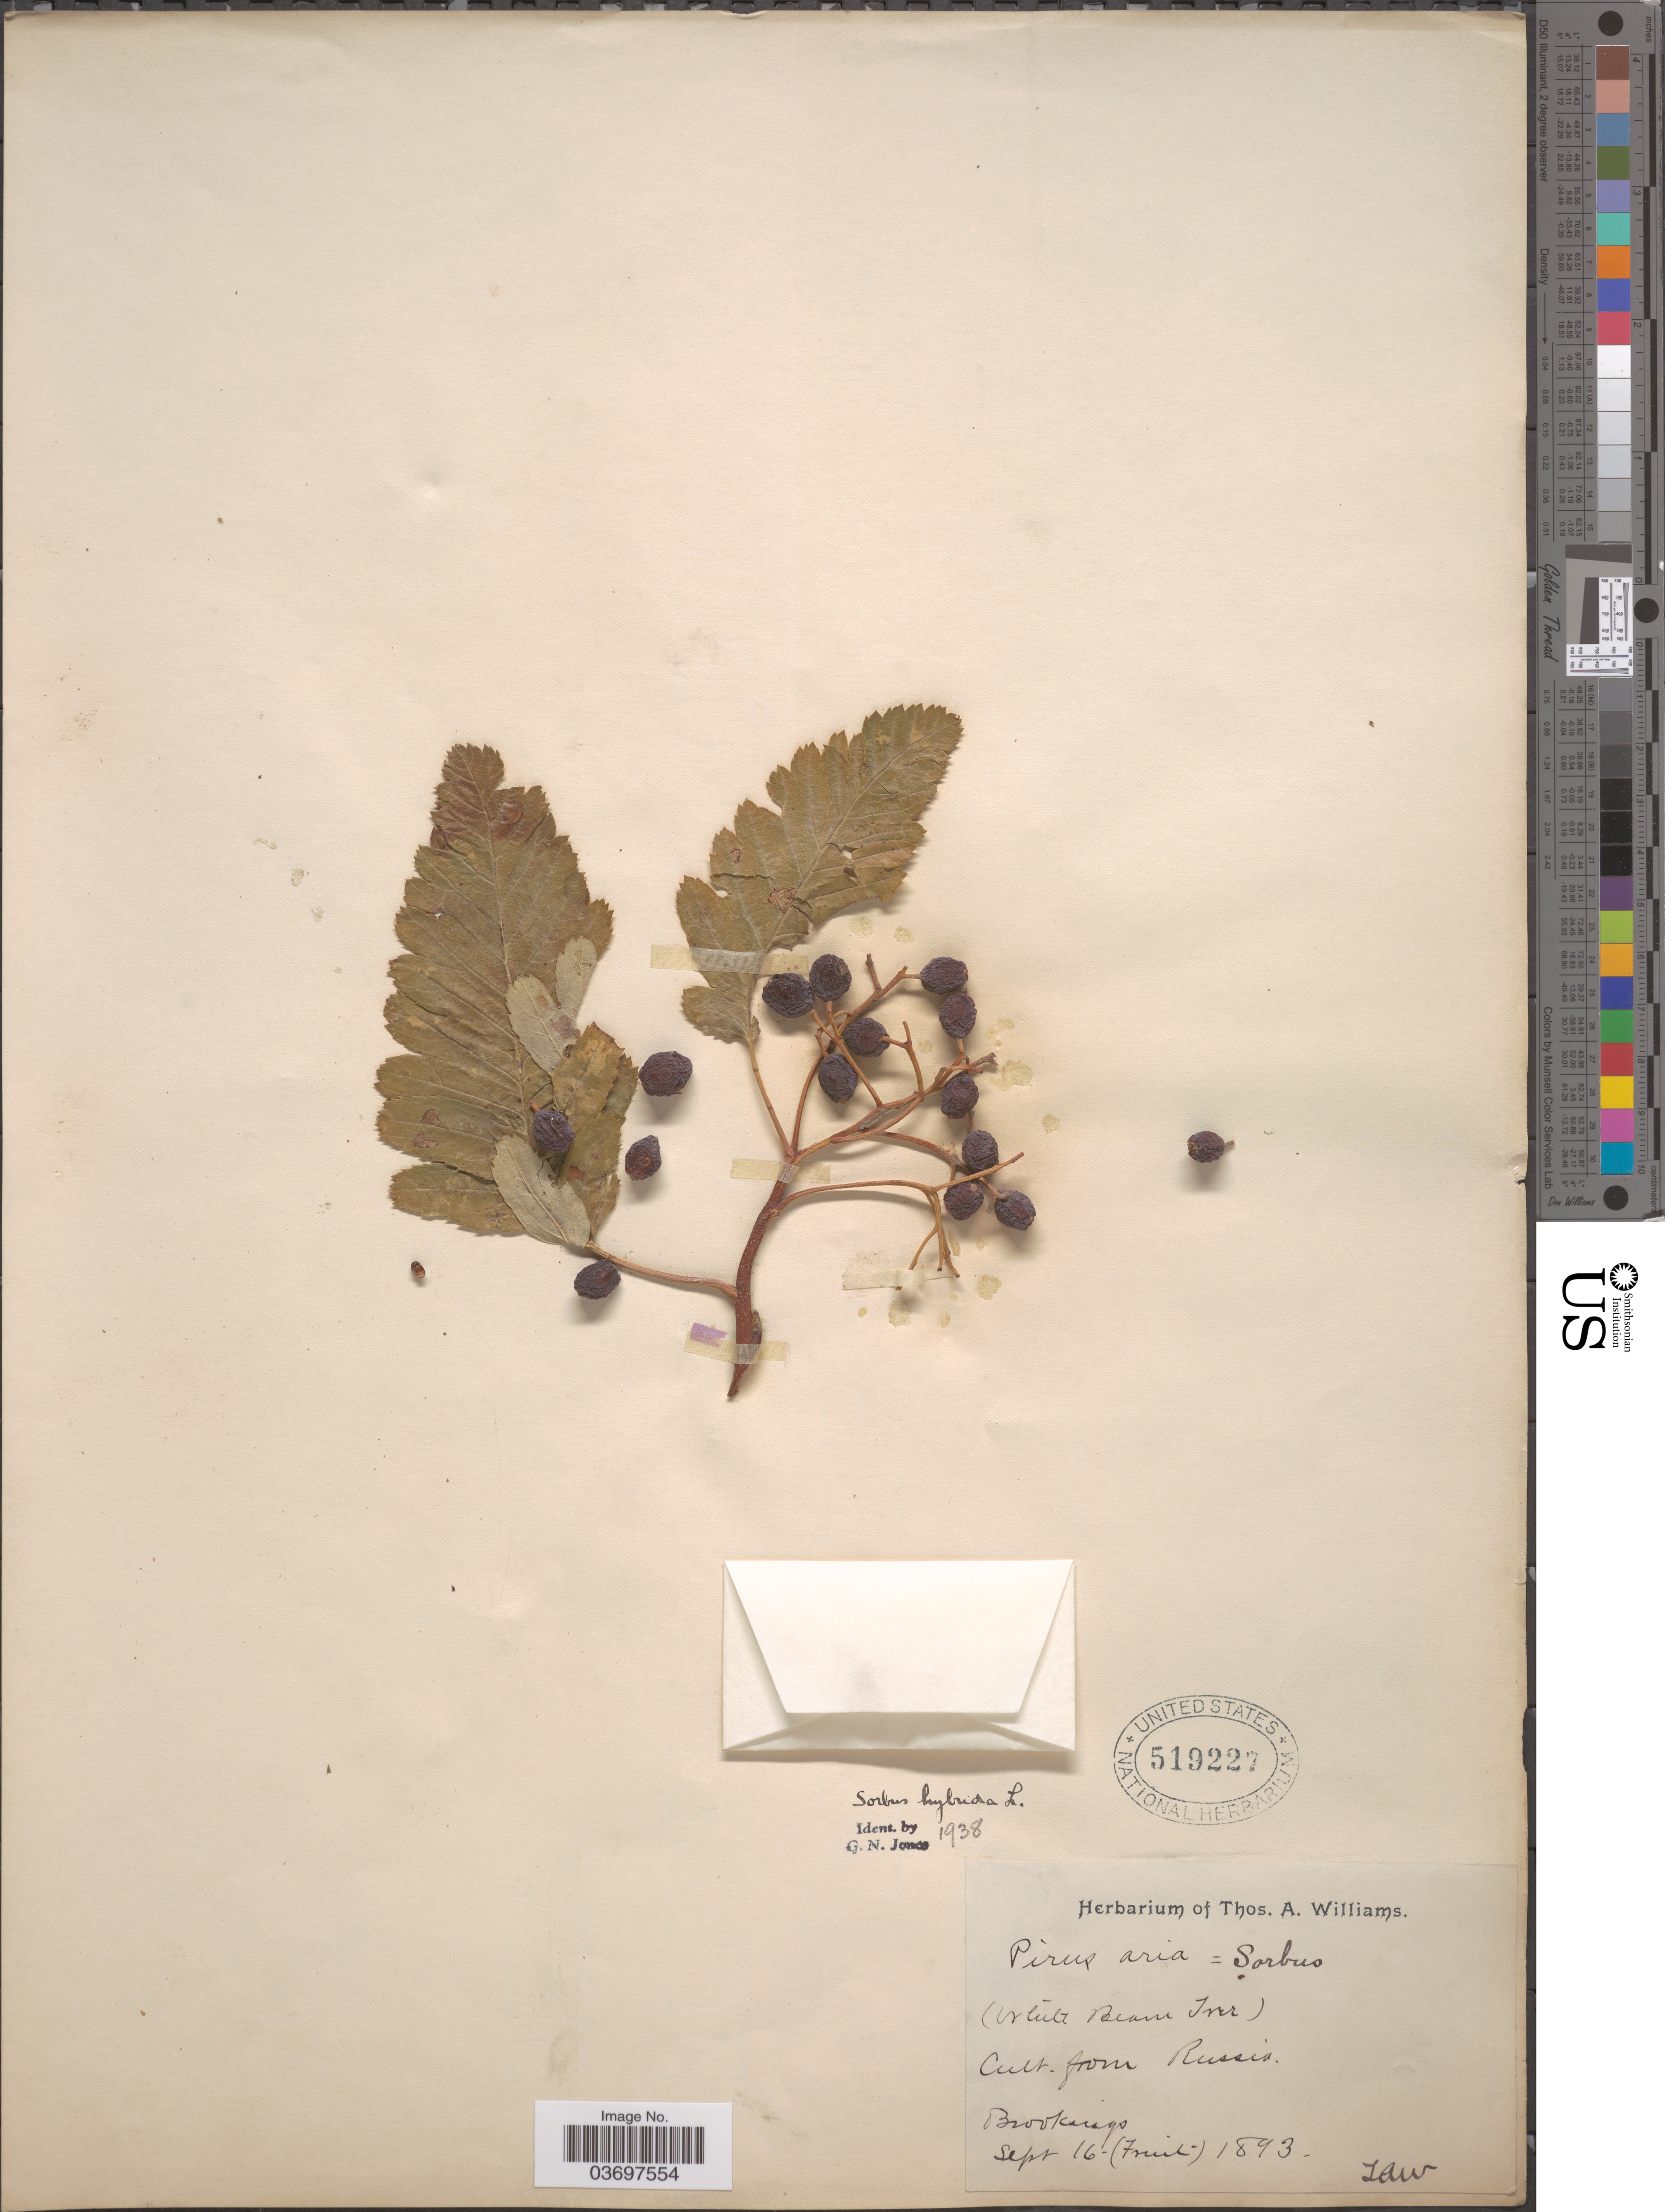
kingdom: Plantae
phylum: Tracheophyta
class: Magnoliopsida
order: Rosales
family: Rosaceae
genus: Sorbus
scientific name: Sorbus hybrida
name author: L.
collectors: T. A. Williams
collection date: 1893-09-16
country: United States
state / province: South Dakota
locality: Brookings.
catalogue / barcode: US 519227